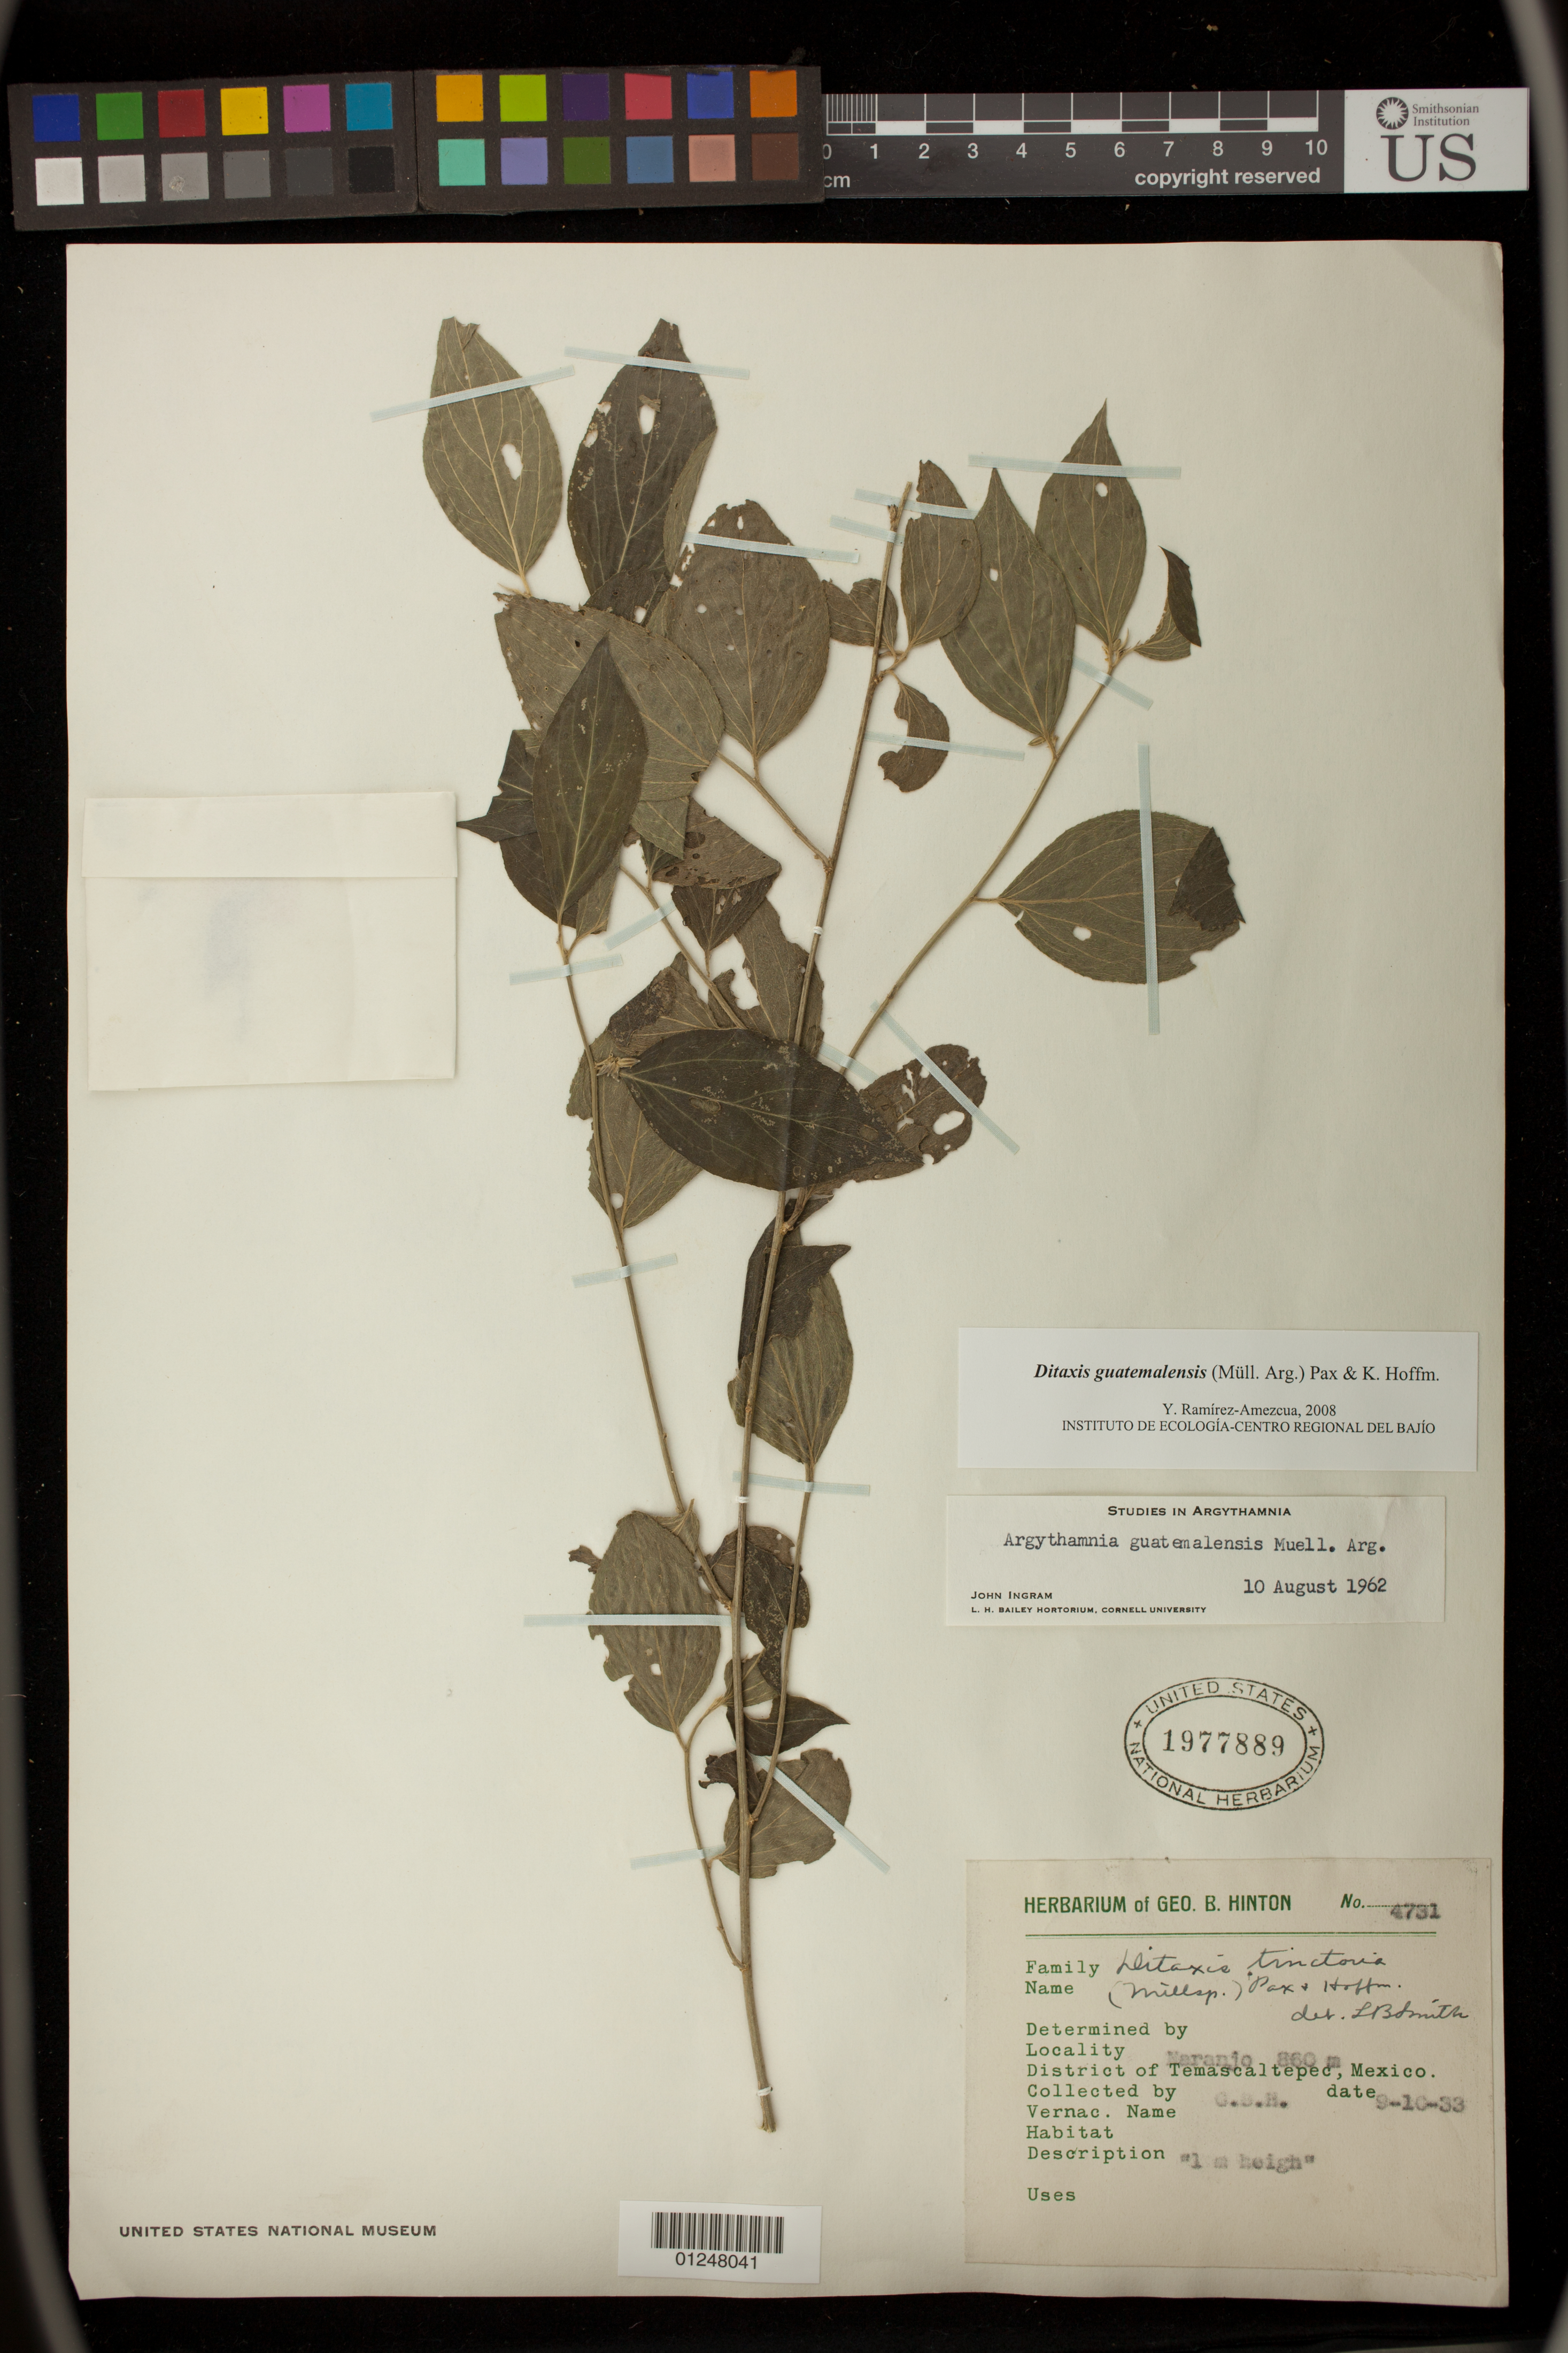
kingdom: Plantae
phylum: Tracheophyta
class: Magnoliopsida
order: Malpighiales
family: Euphorbiaceae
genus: Ditaxis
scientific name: Ditaxis guatemalensis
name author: (Müll. Arg.) Pax & K. Hoffm.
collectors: G. B. Hinton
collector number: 4731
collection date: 1933-10-09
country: Mexico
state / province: México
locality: Naranjo, Temascaltepec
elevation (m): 860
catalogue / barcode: US 1977889